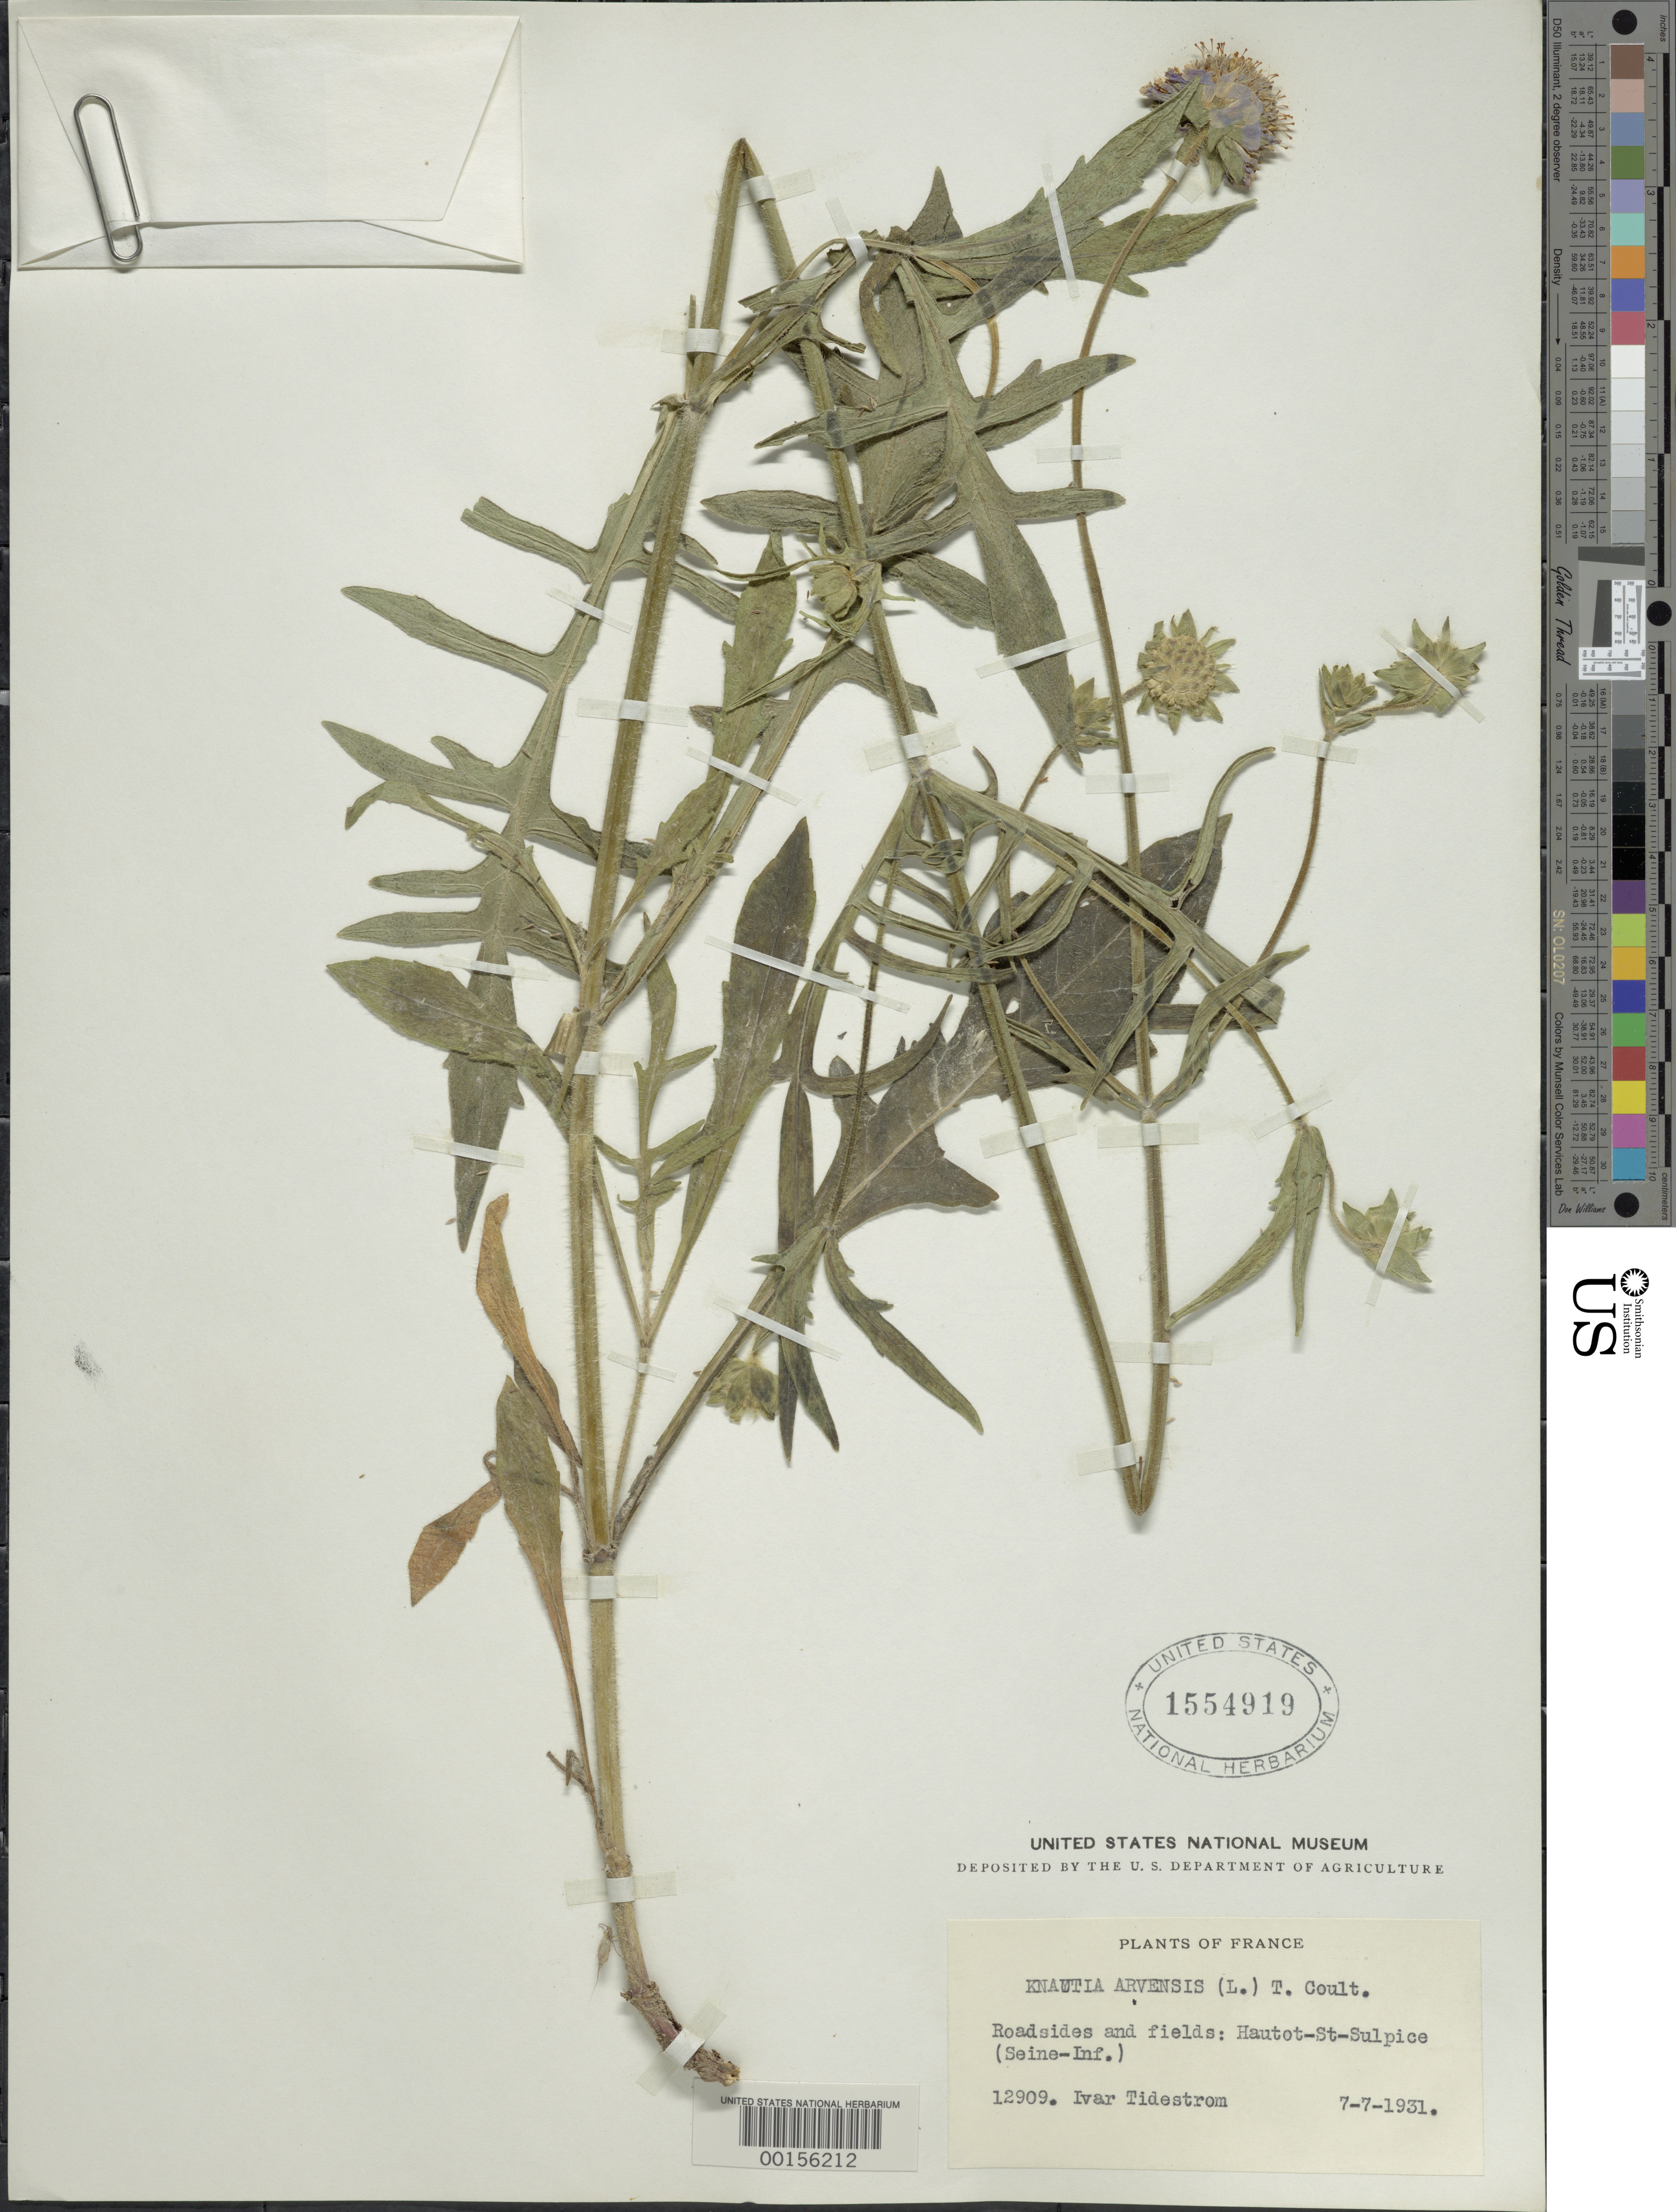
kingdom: Plantae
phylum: Tracheophyta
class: Magnoliopsida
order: Dipsacales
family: Caprifoliaceae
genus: Knautia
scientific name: Knautia arvensis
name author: (L.) Coult.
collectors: I. F. Tidestrom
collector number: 12909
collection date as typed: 07 Jul 1931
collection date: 1931-07-07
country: France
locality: Hautot St. Sulpice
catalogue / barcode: US 1554919